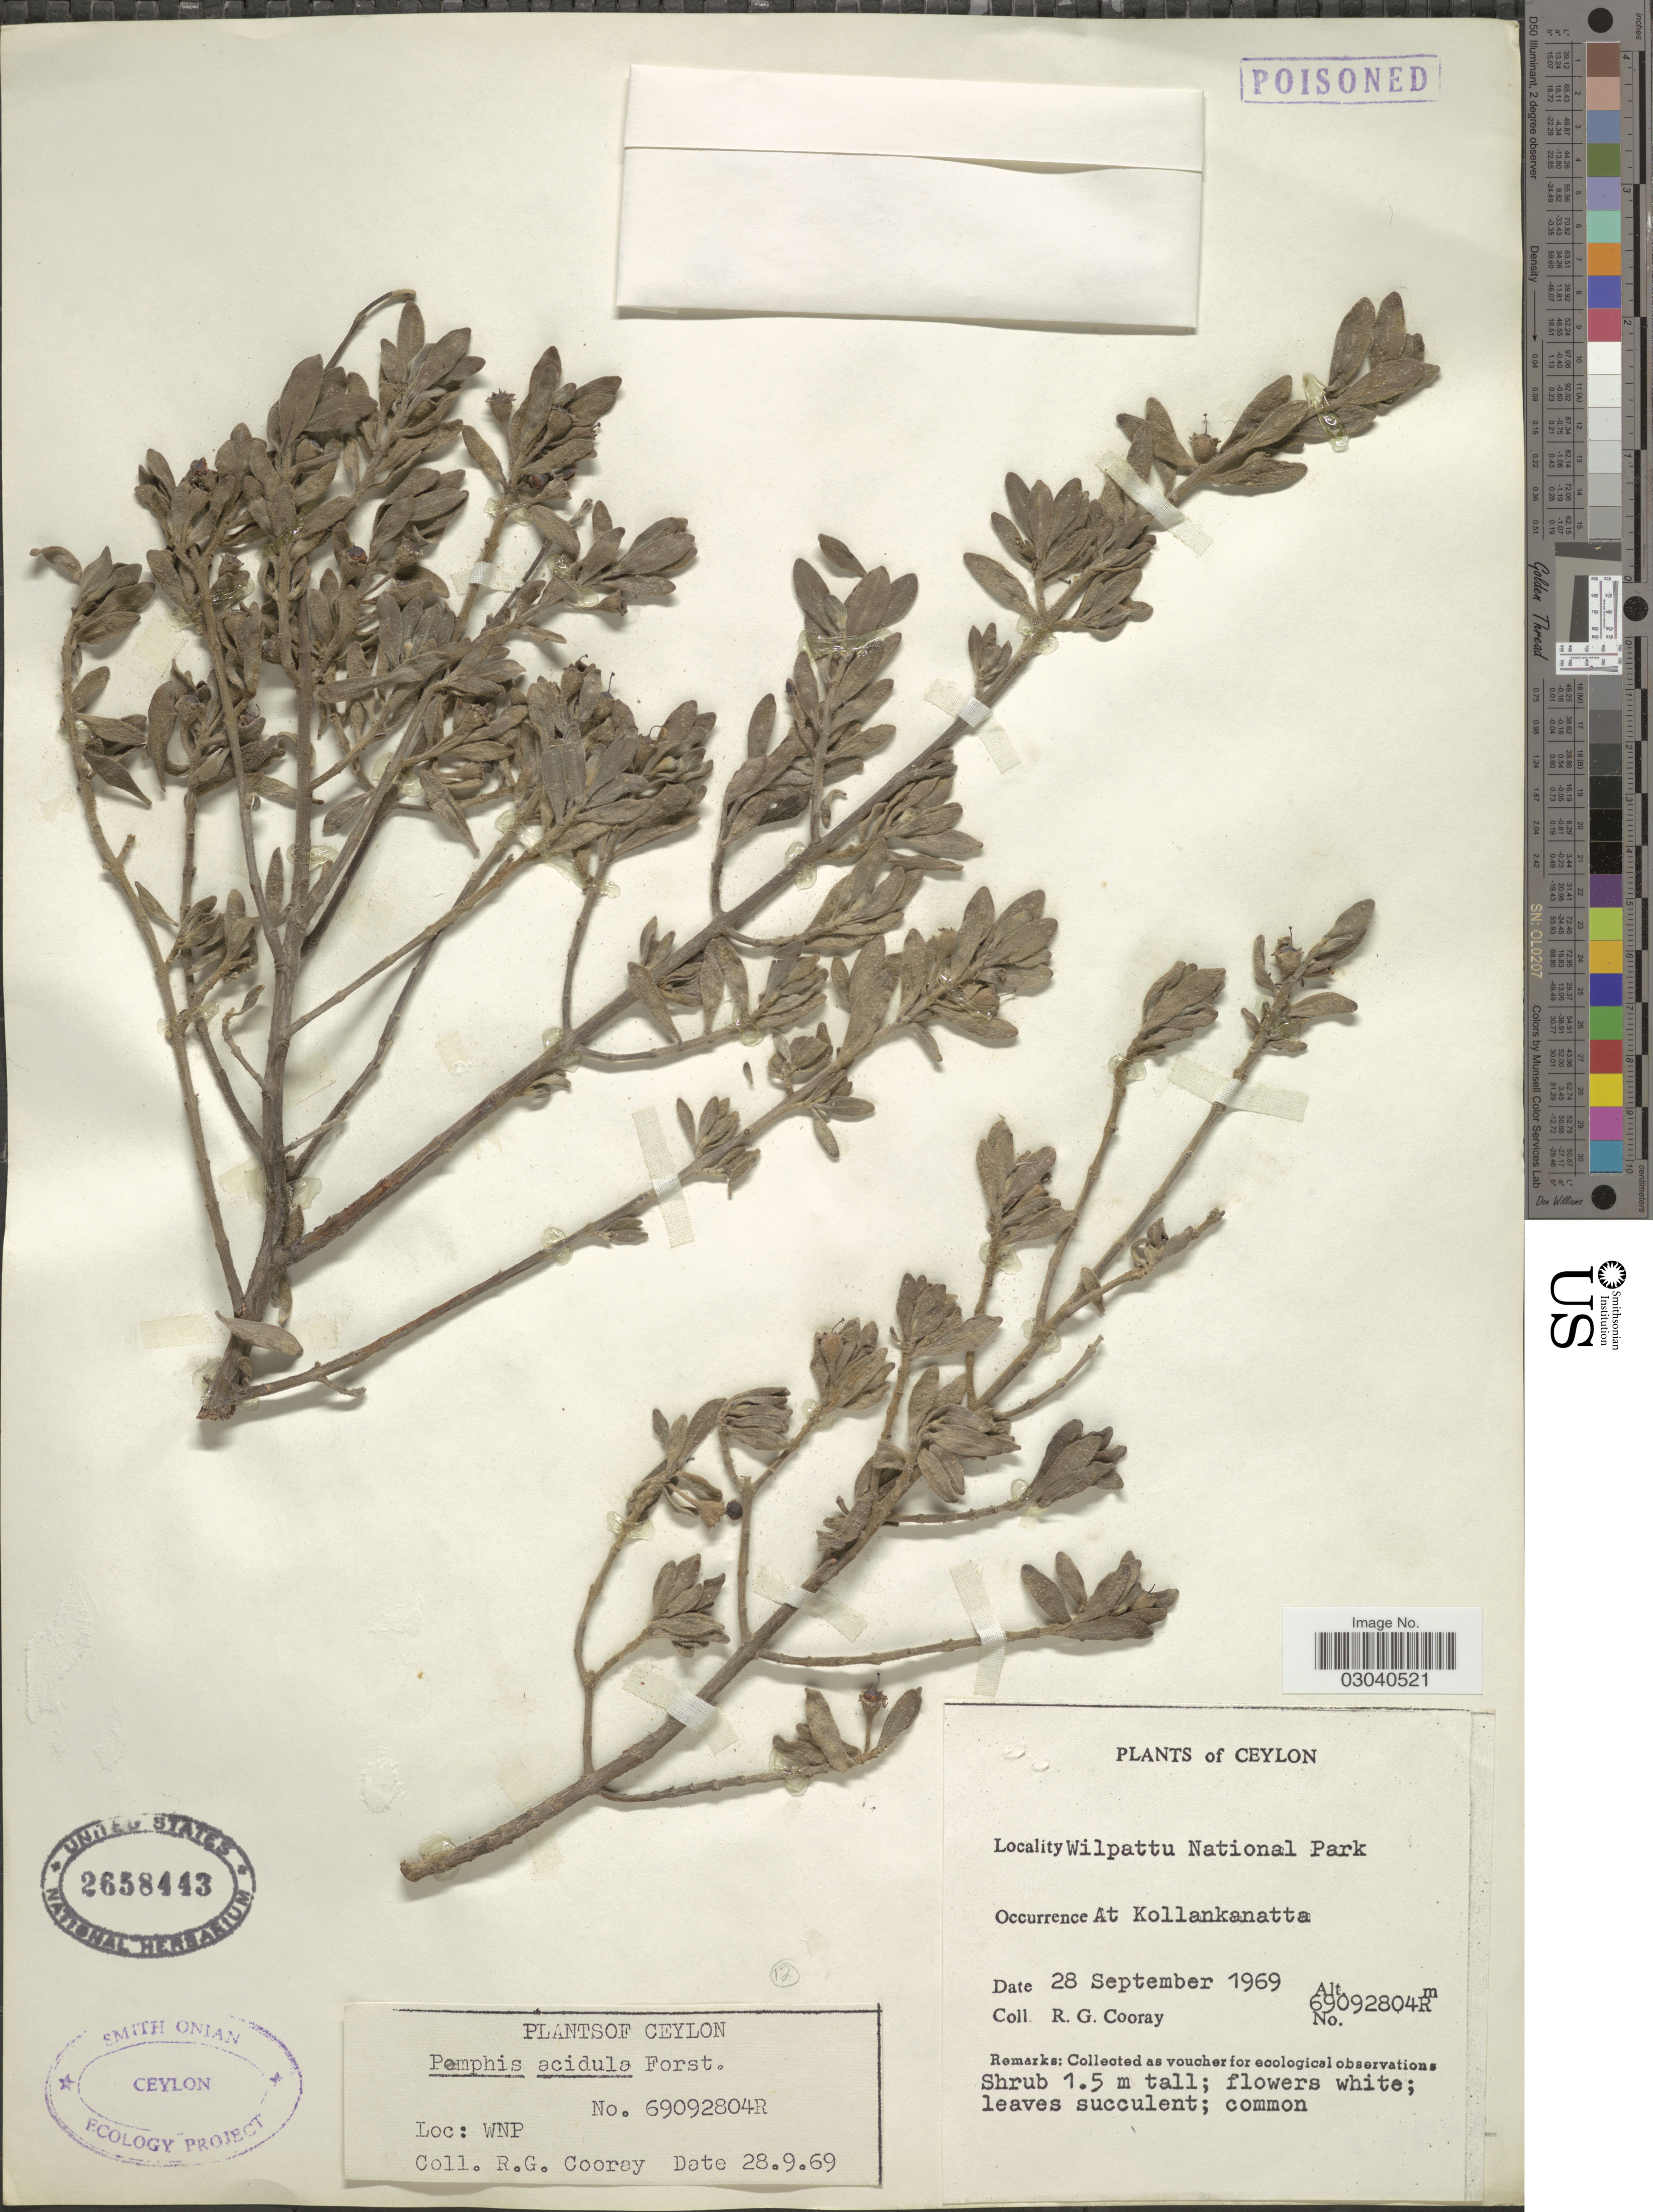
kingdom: Plantae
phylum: Tracheophyta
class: Magnoliopsida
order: Myrtales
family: Lythraceae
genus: Pemphis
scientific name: Pemphis acidula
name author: J.R. Forst. & G. Forst.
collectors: R. Cooray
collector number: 69092804R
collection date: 1969-09-28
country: Sri Lanka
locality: Ceylon. Wilpattu National Park. At Kollankanatta.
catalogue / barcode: US 2658443